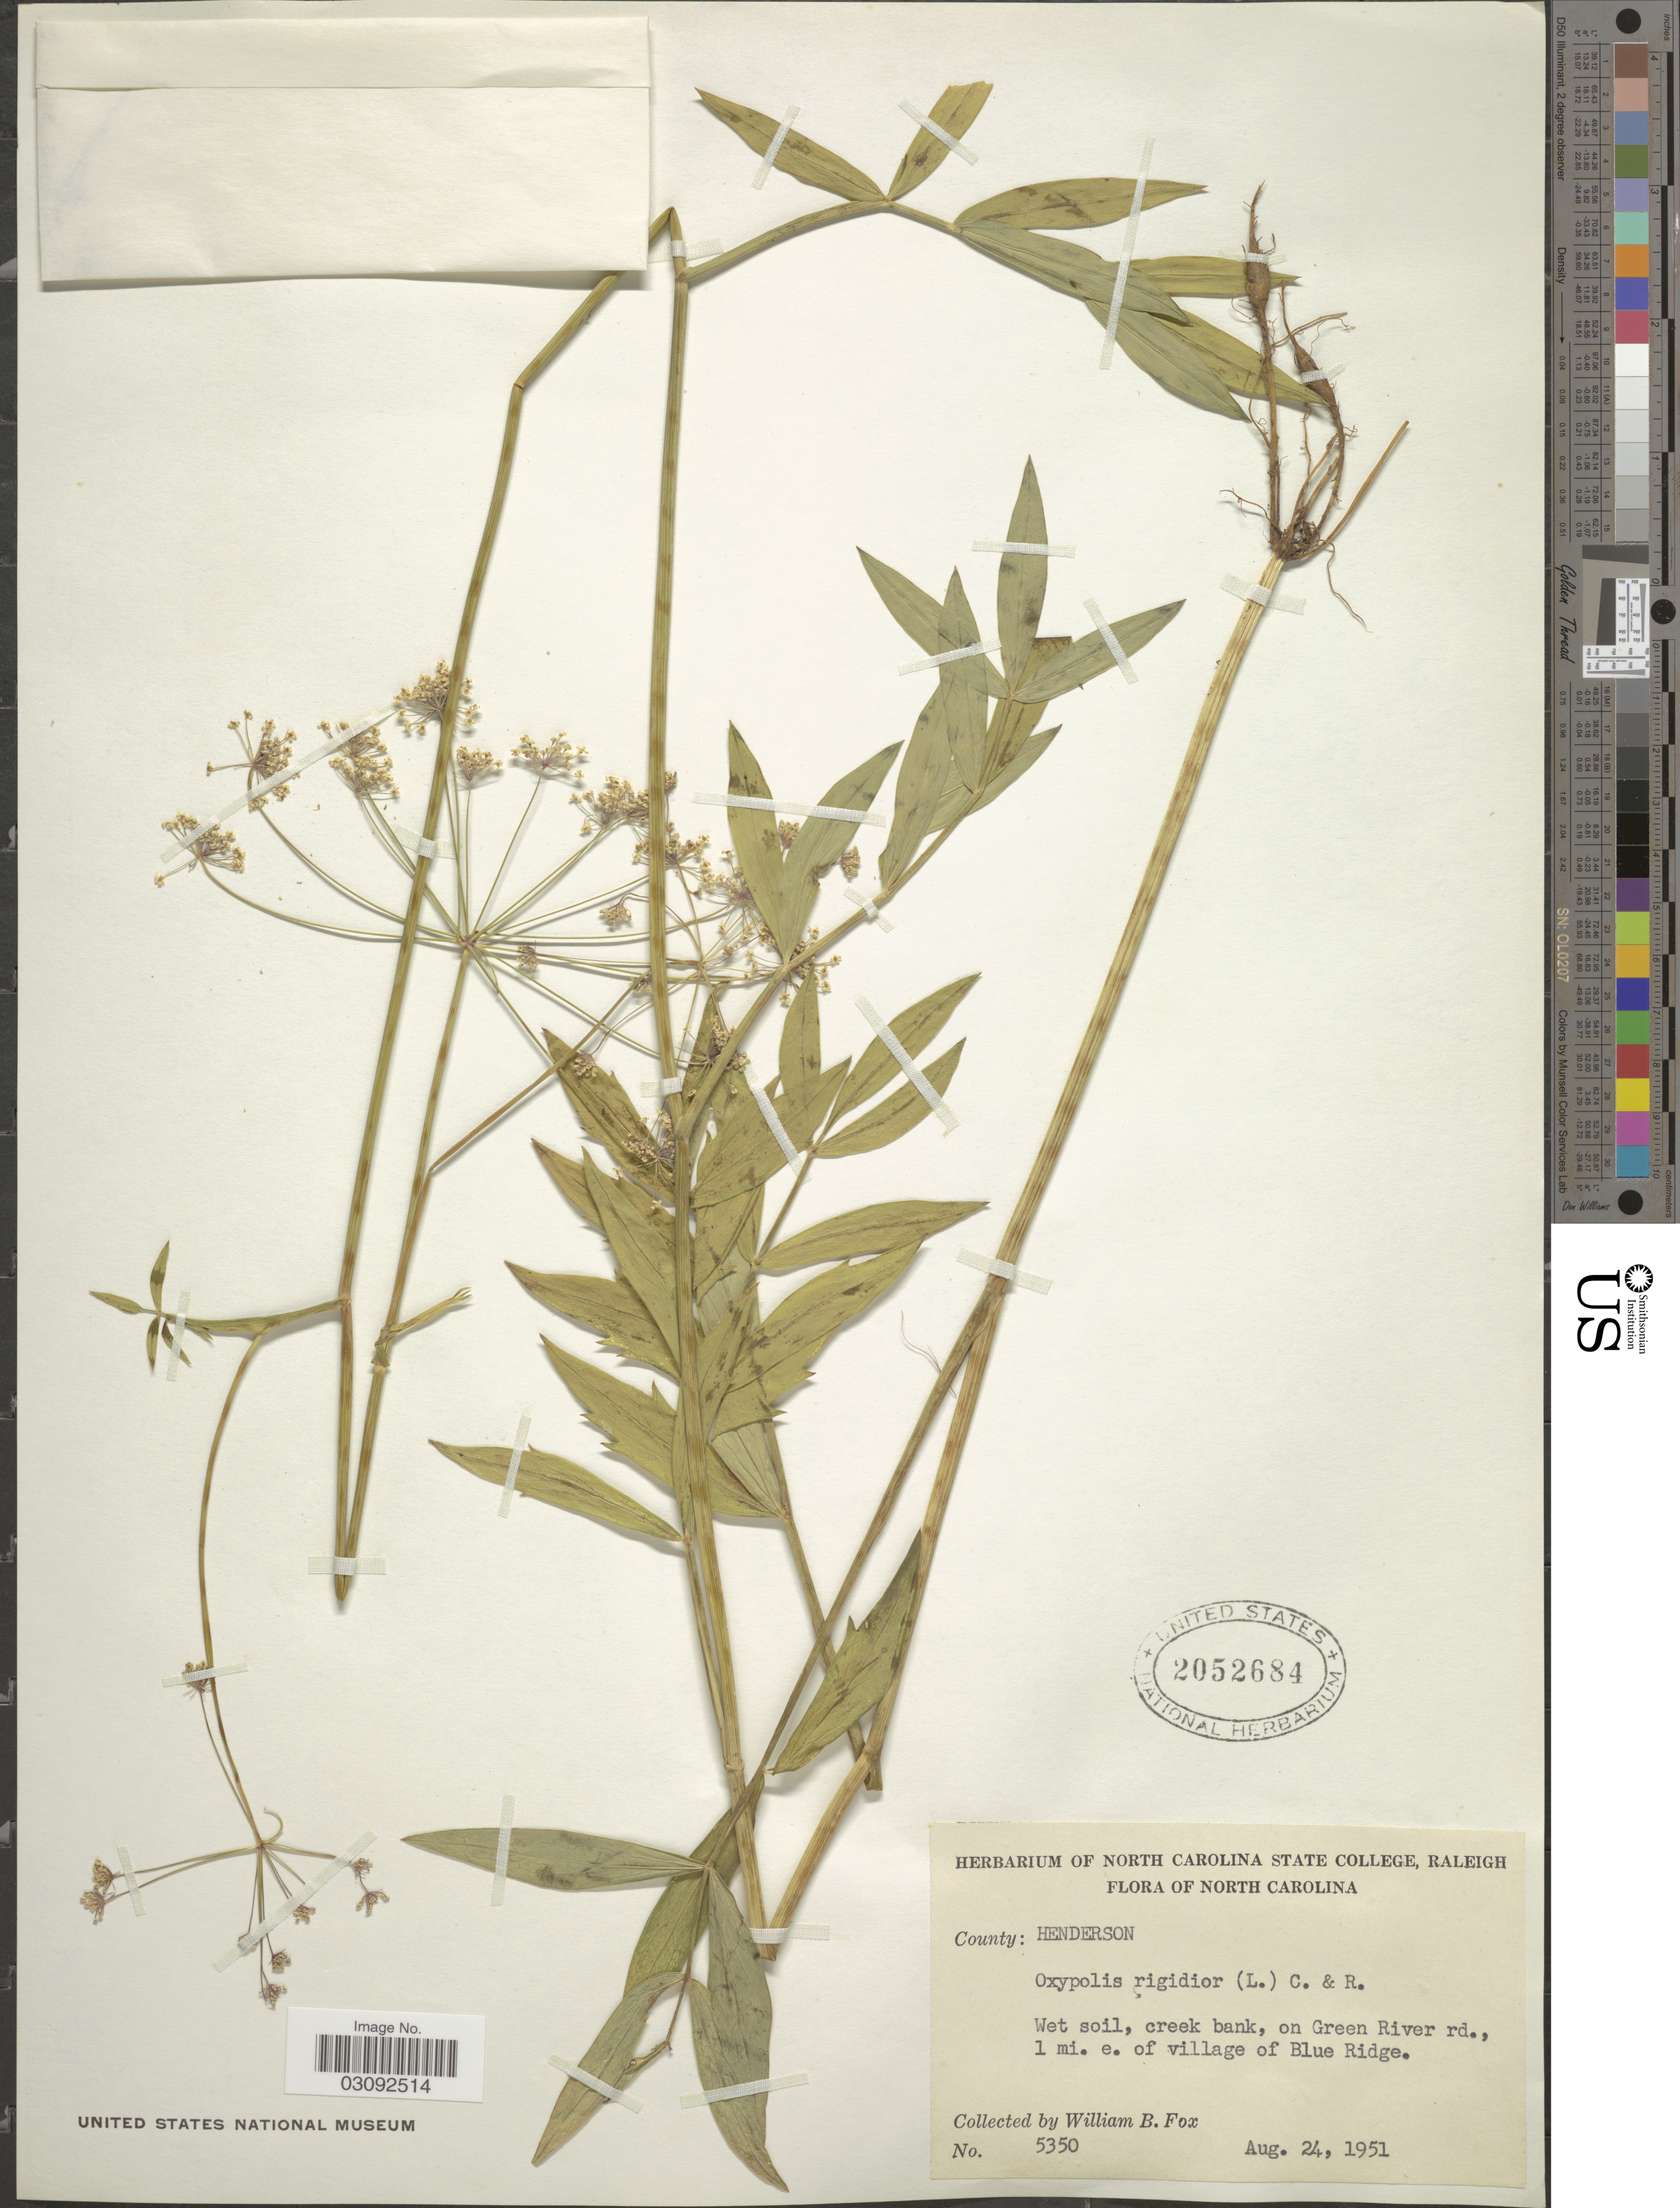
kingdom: Plantae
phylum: Tracheophyta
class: Magnoliopsida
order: Apiales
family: Apiaceae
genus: Oxypolis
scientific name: Oxypolis rigidior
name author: (L.) Raf.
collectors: W. B. Fox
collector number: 5350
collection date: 1951-08-24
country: United States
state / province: North Carolina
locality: County: Henderson. On Green River rd., 1 mi. e. of village of Blue Ridge.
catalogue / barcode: US 2052684